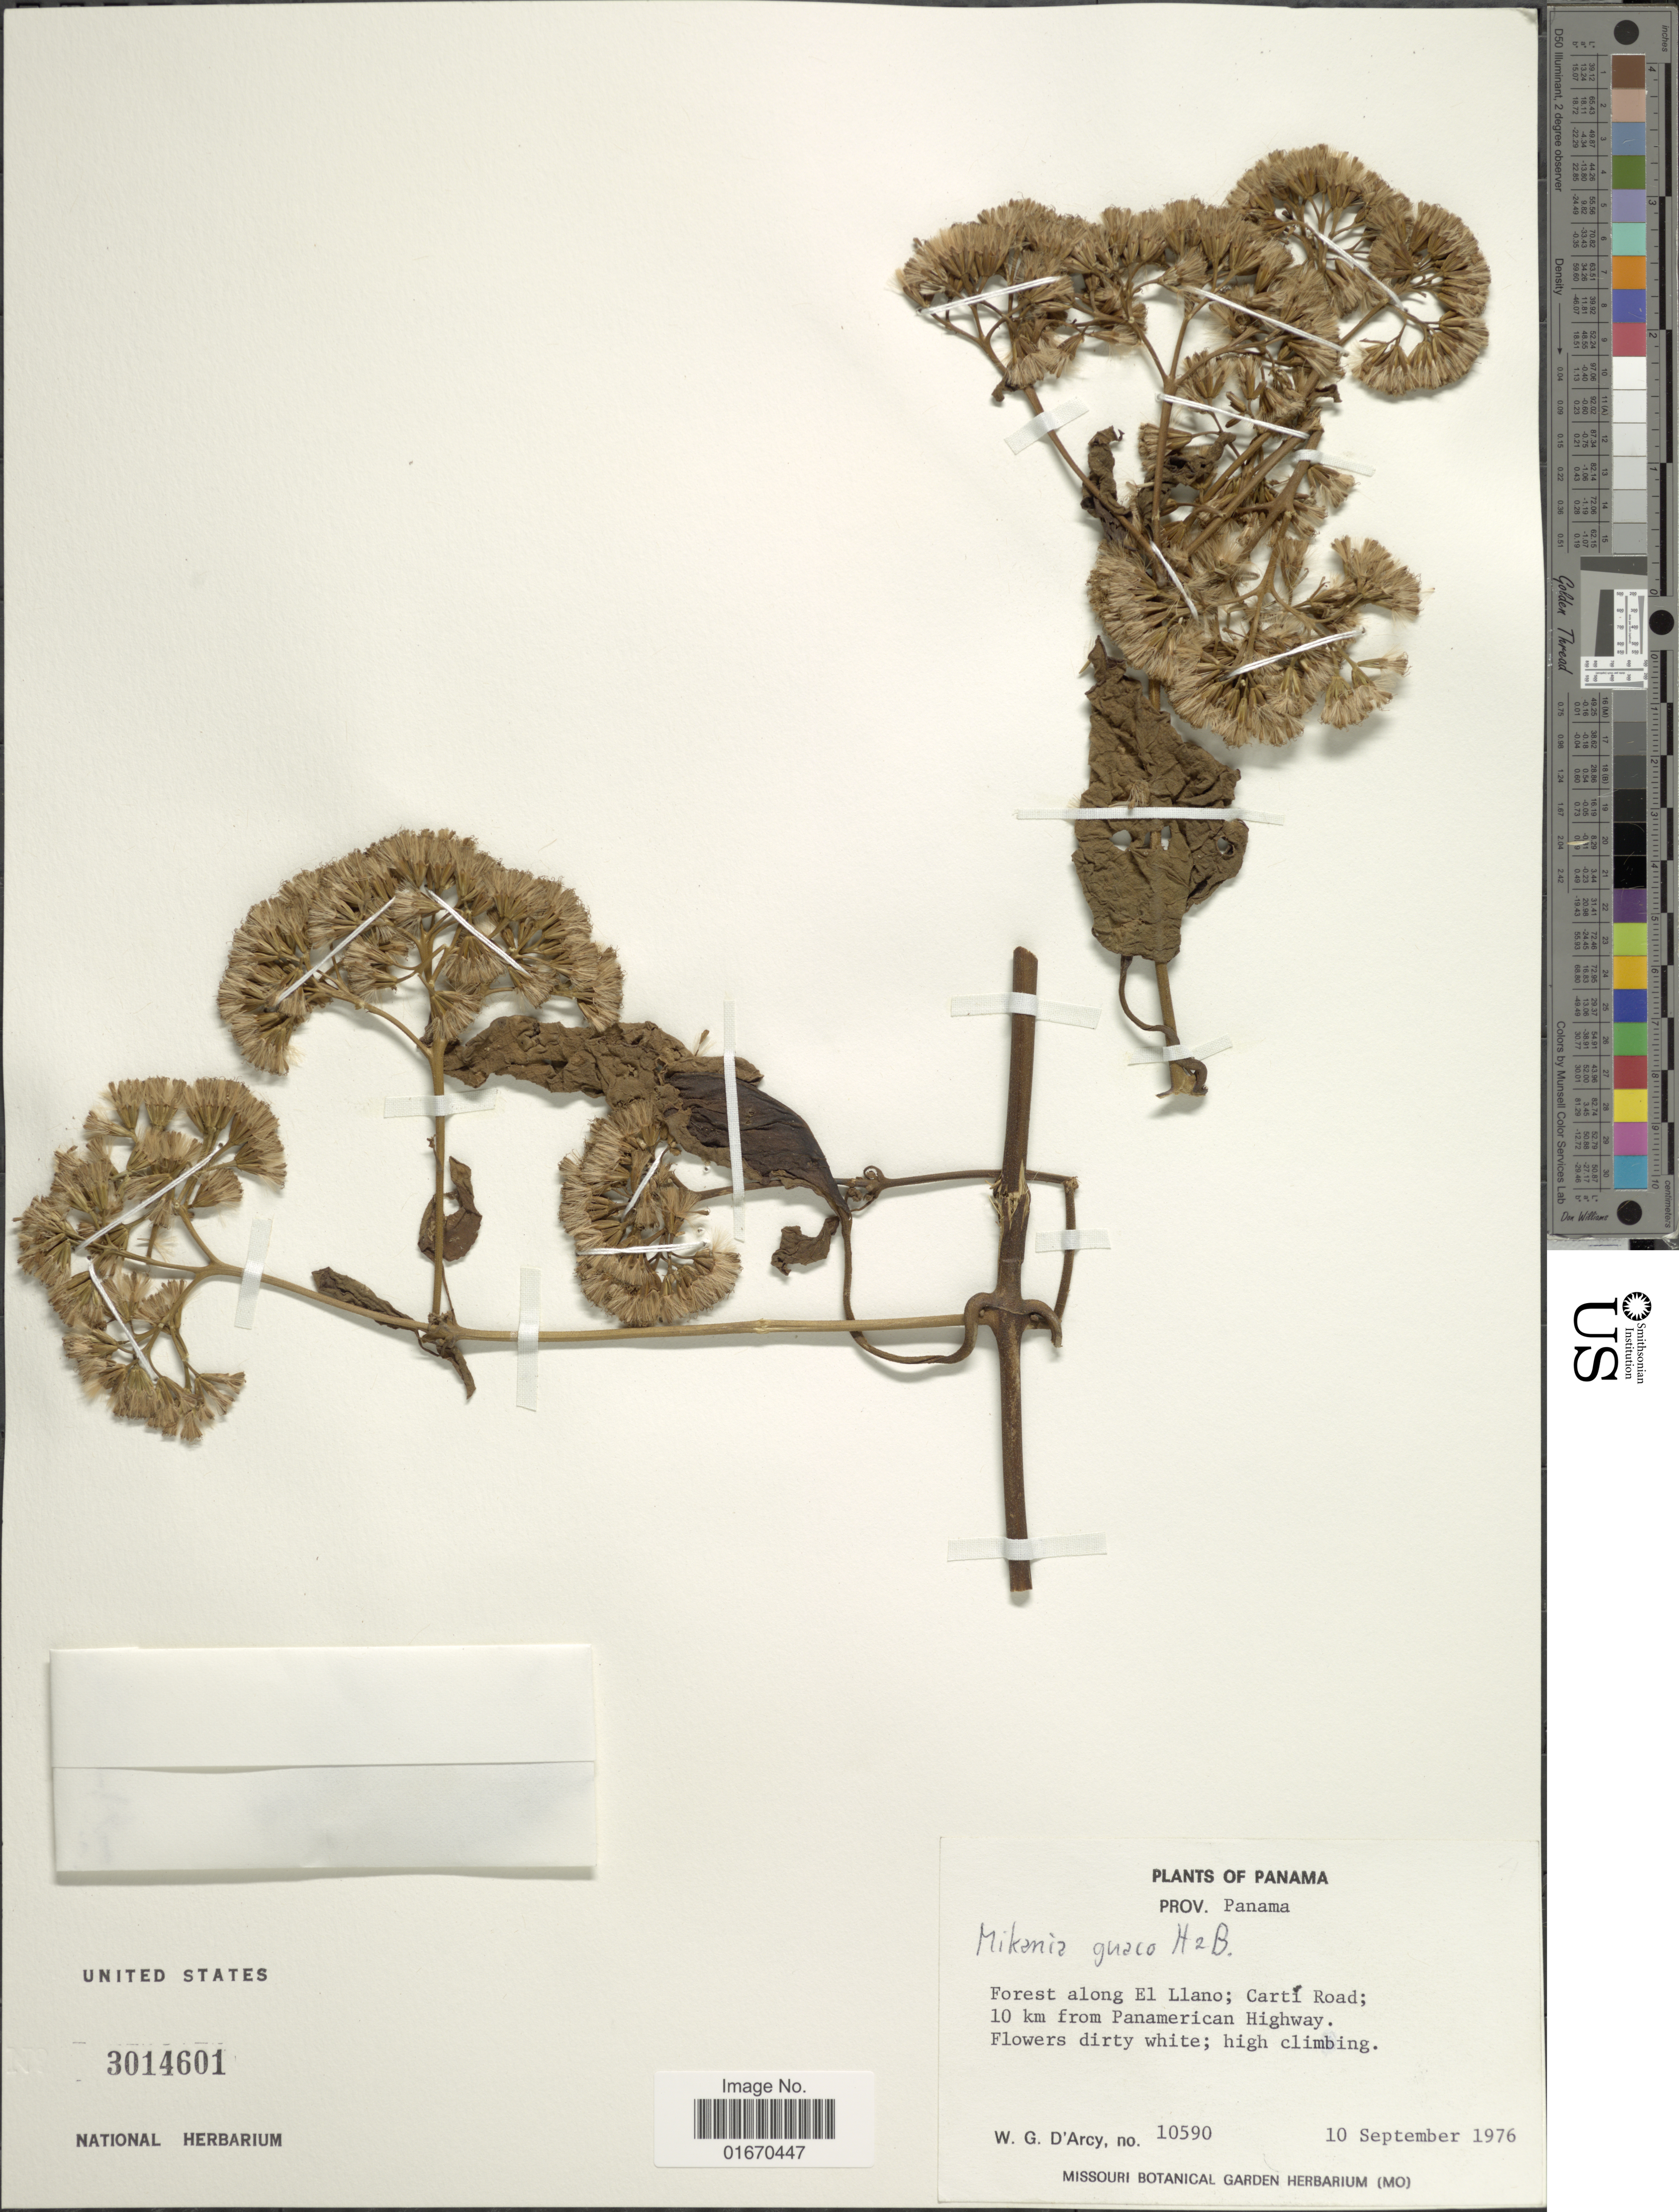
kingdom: Plantae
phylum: Tracheophyta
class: Magnoliopsida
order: Asterales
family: Asteraceae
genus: Mikania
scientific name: Mikania guaco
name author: Humb. & Bonpl.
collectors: W. G. D'Arcy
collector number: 10590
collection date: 1976-09-10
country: Panama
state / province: Panamá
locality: Forest along El Llano, Carti Road, 10 km from Panamerican Highway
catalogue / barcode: US 3014601